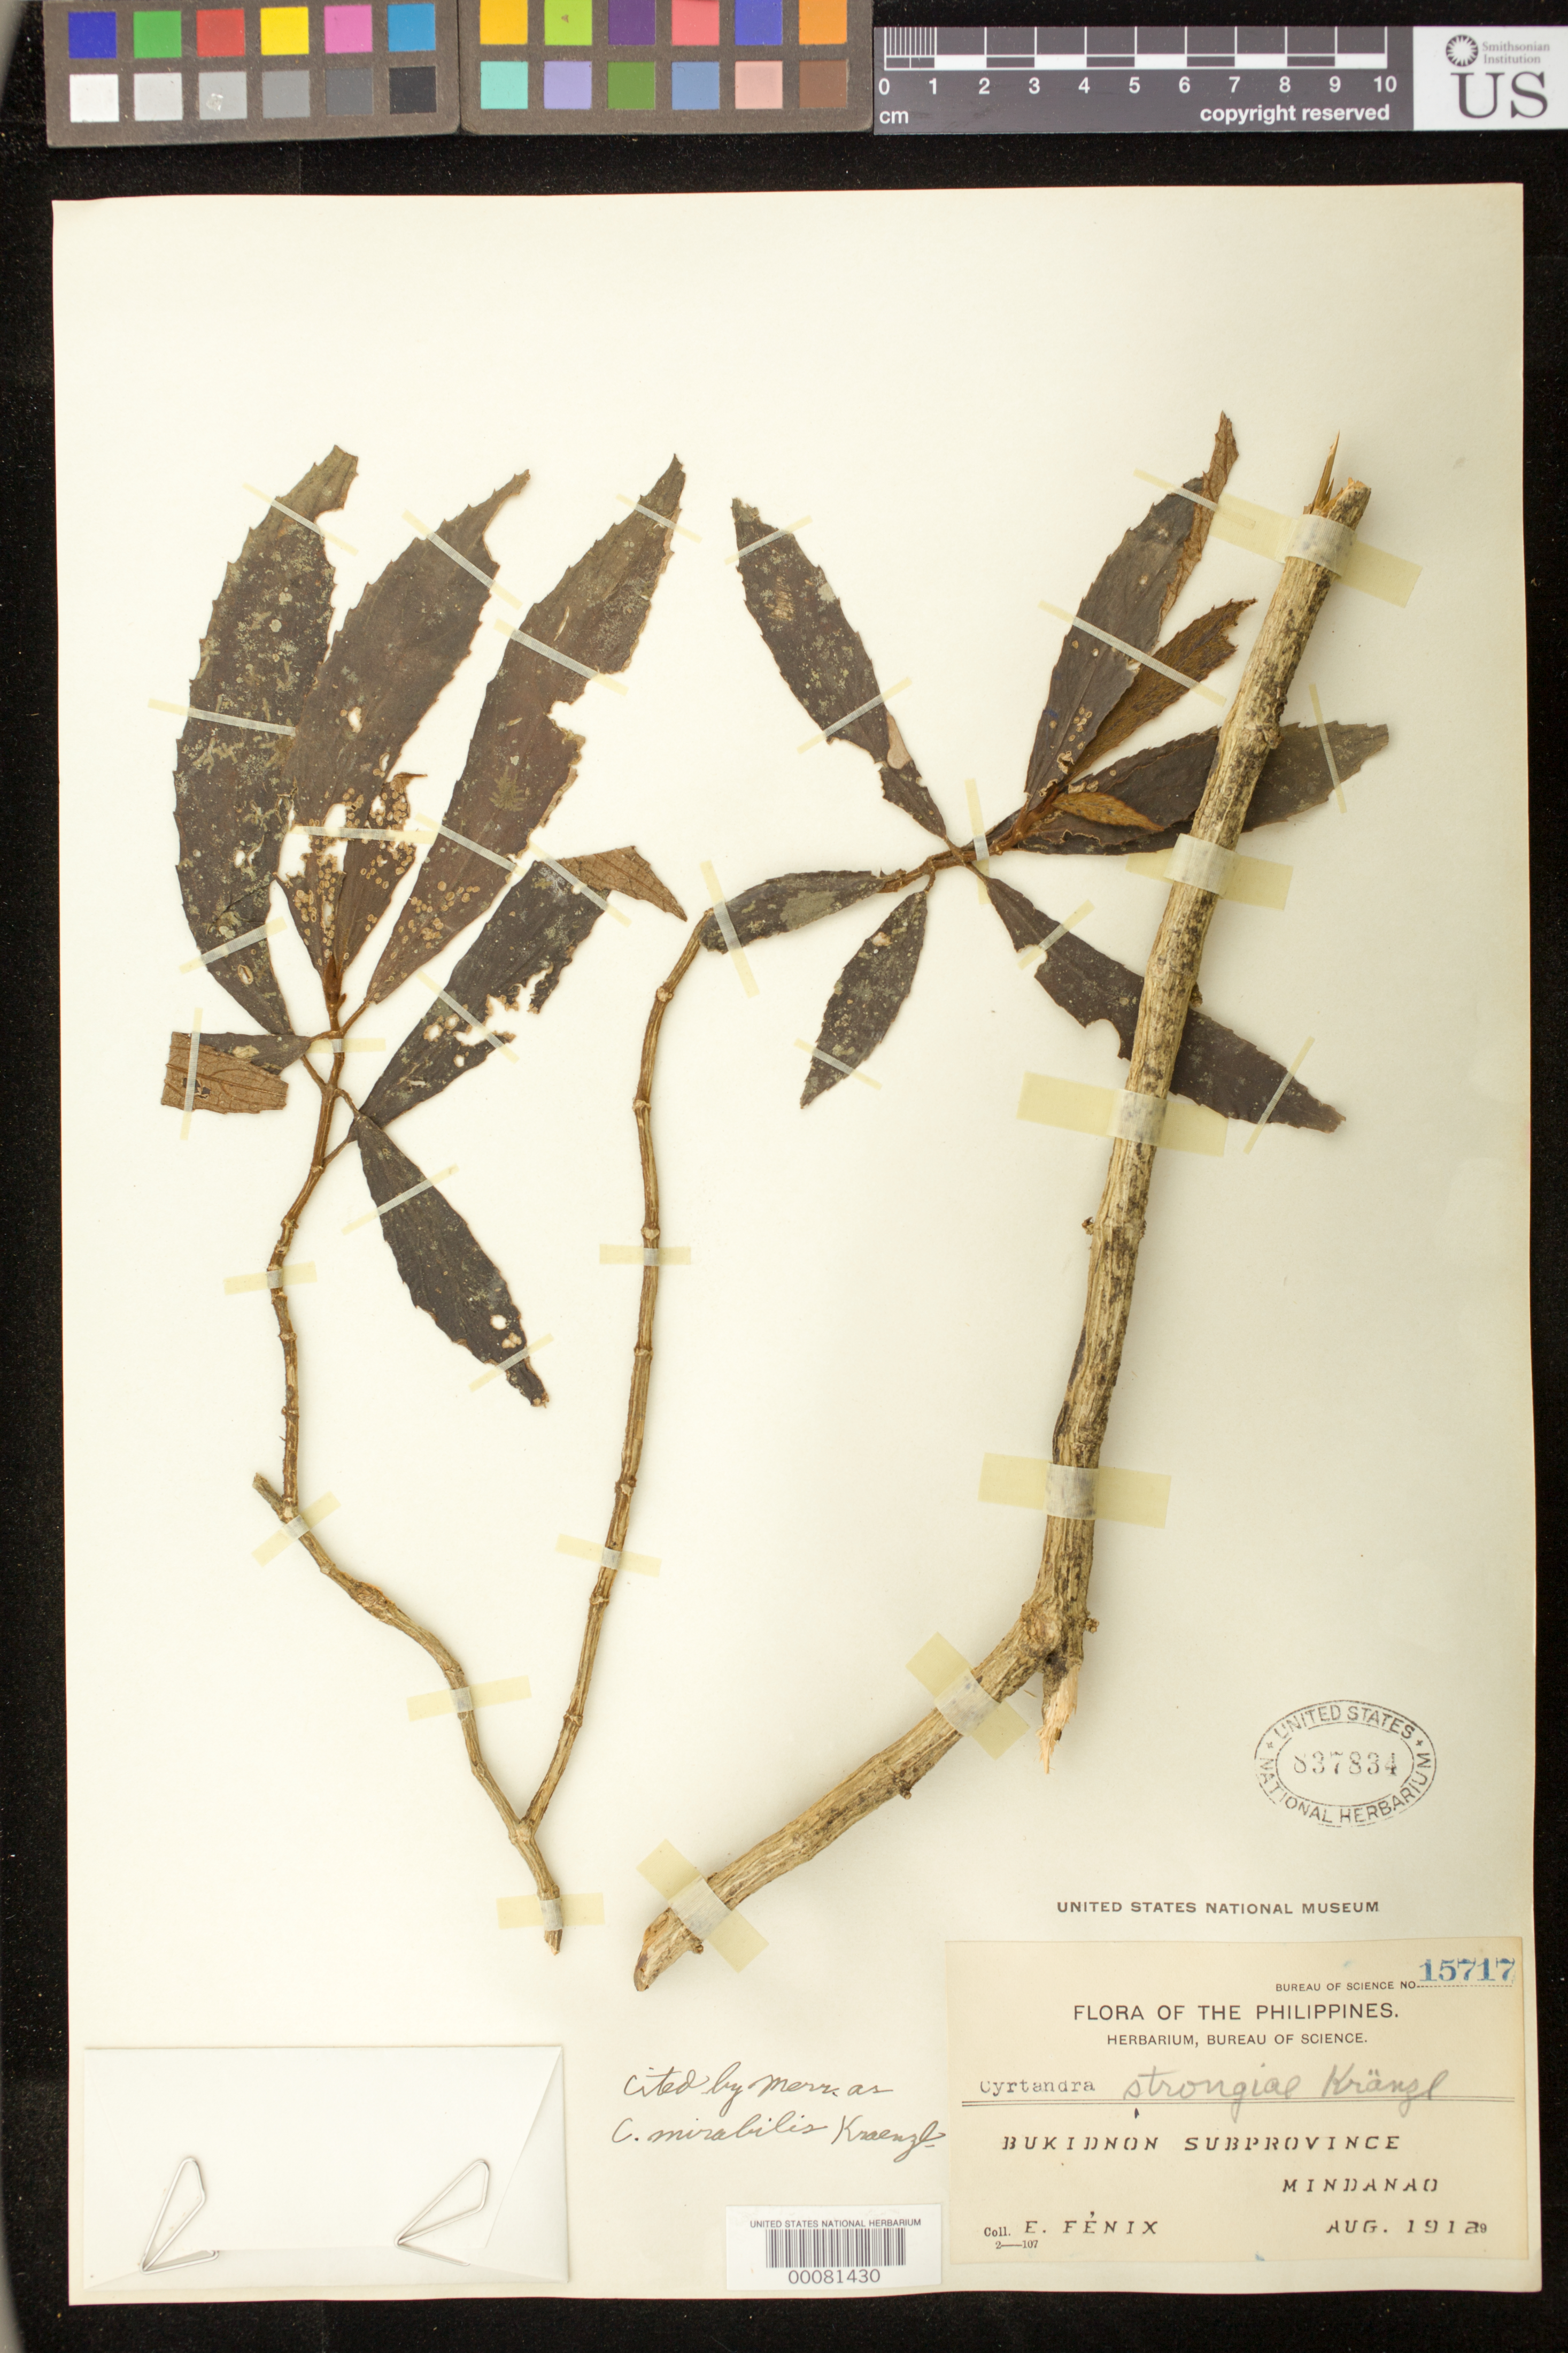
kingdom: Plantae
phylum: Tracheophyta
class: Magnoliopsida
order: Lamiales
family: Gesneriaceae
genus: Cyrtandra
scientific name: Cyrtandra strongiana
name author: Kraenzl.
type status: Isoneotype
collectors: E. Fenix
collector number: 15717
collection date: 1912-08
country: Philippines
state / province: Northern Mindanao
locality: Bukidnon Subprovince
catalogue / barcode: US 837834